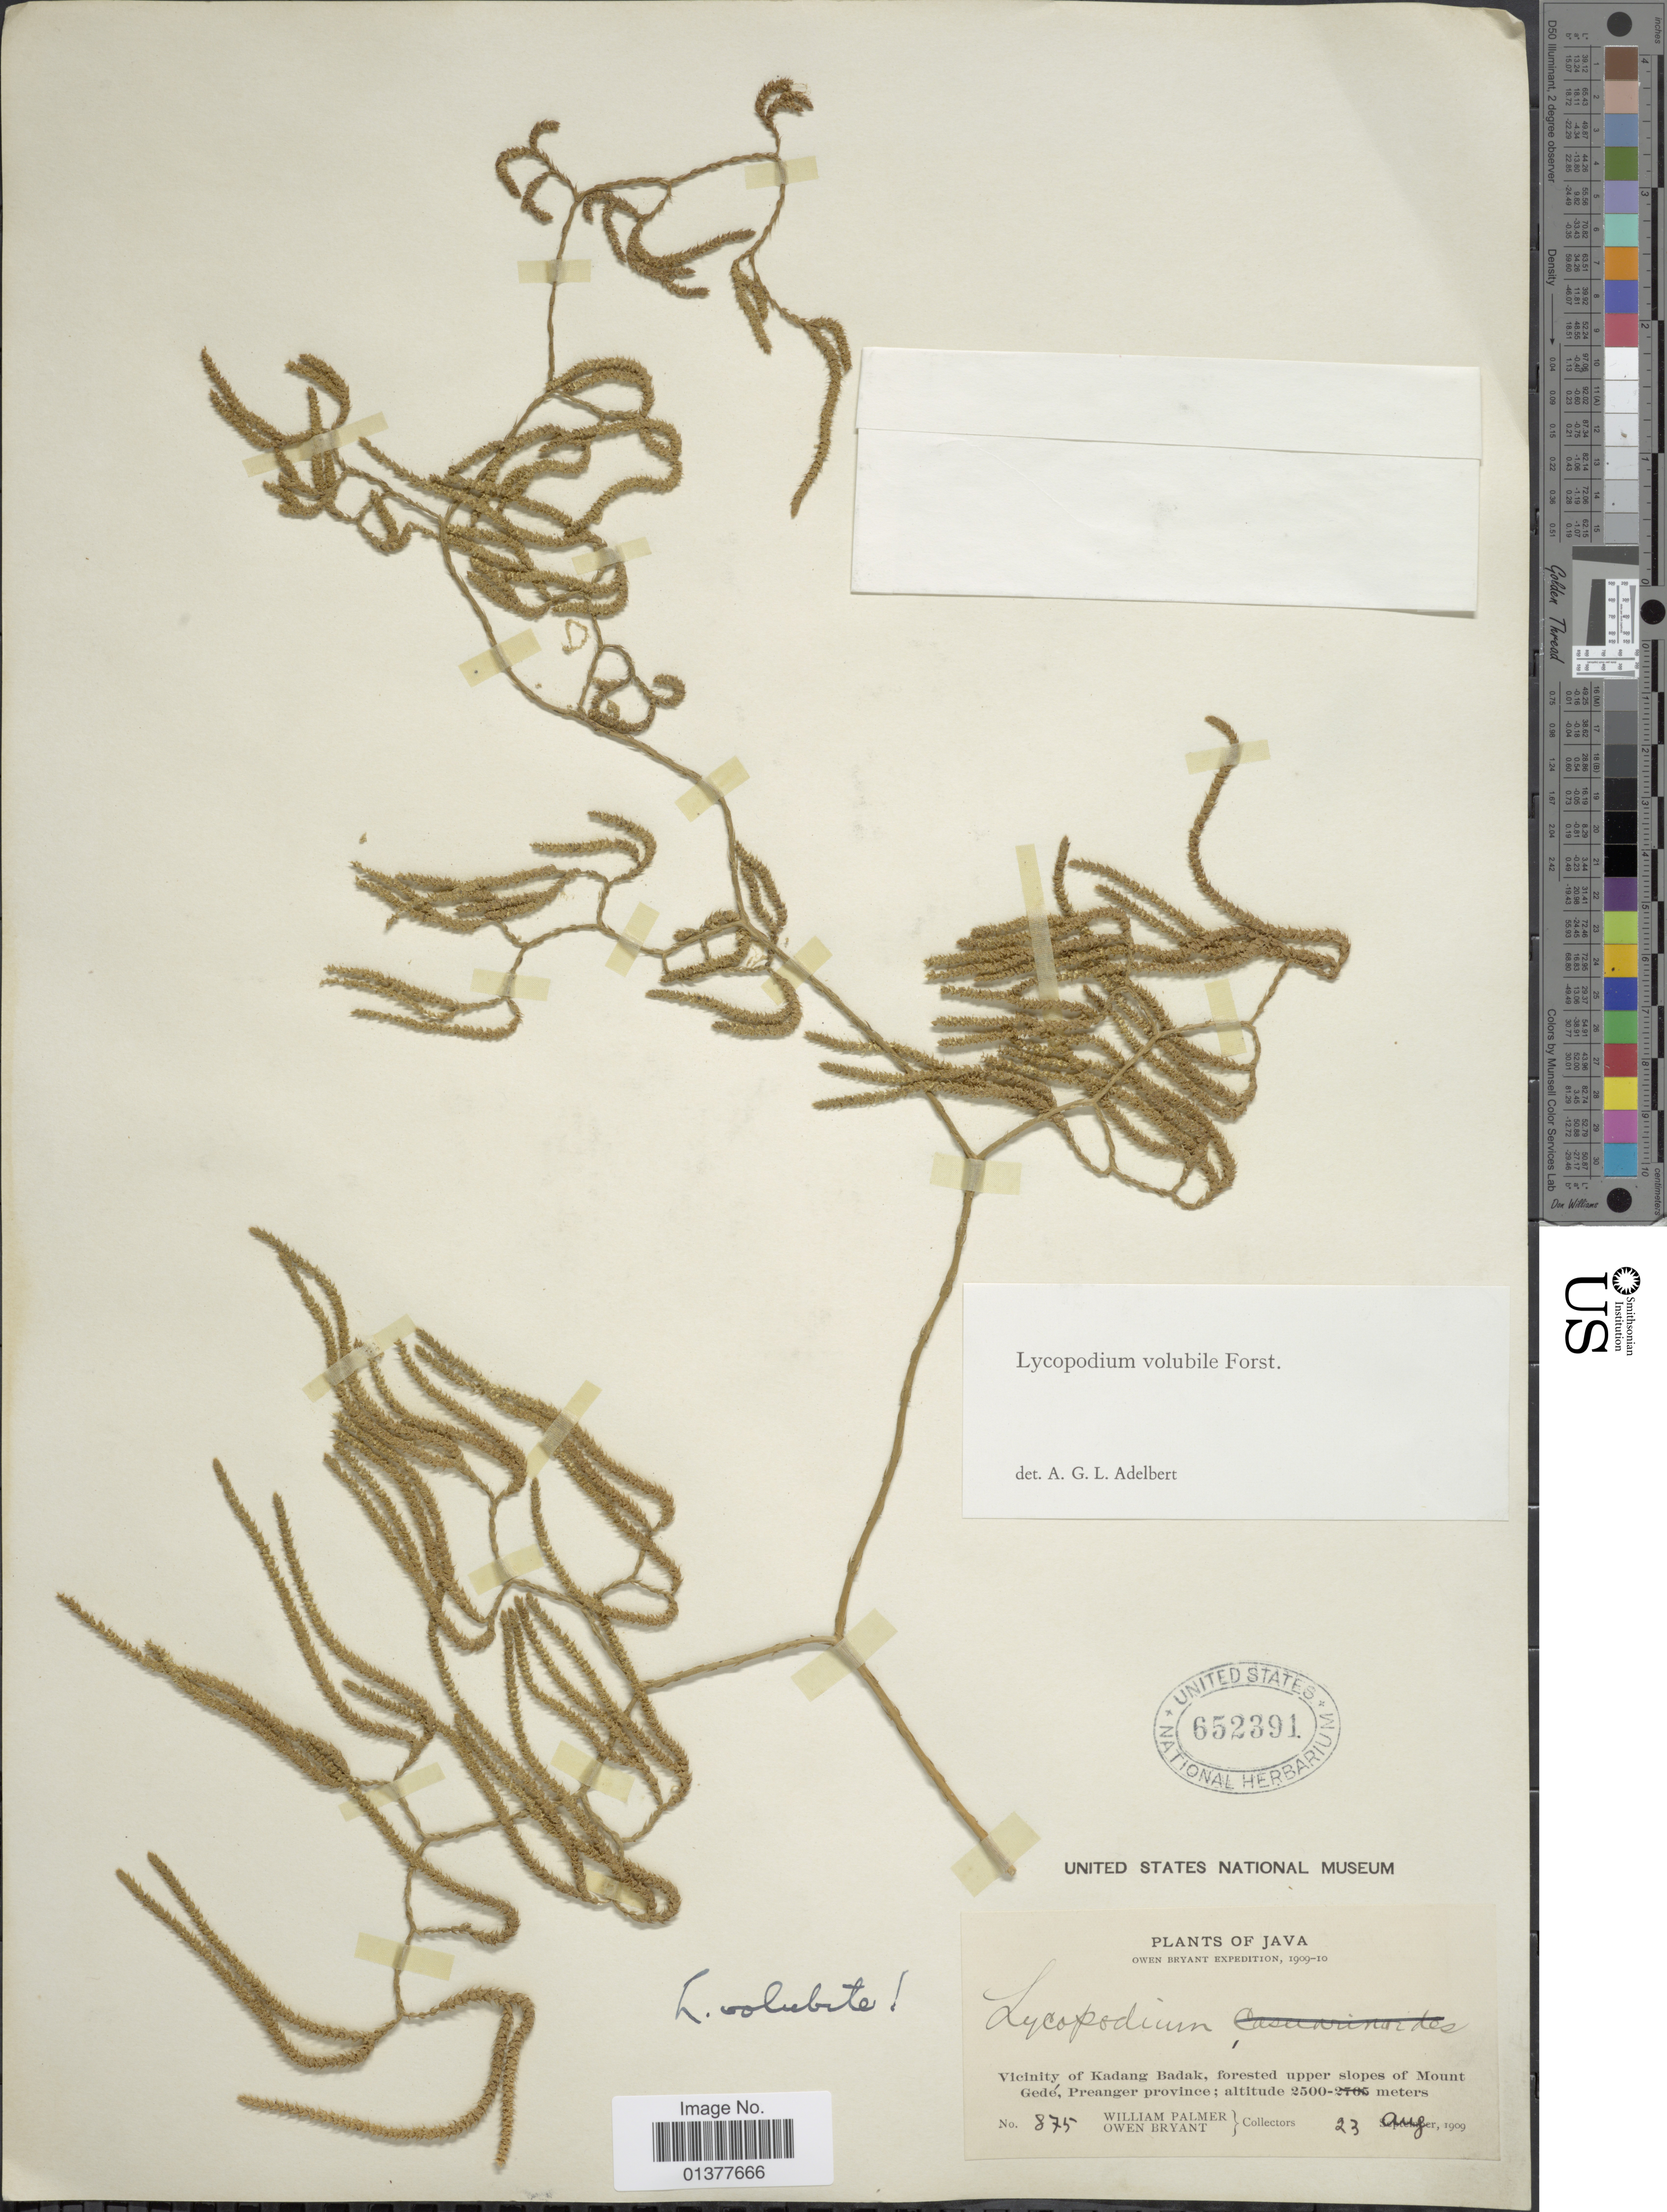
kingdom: Plantae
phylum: Tracheophyta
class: Lycopodiopsida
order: Lycopodiales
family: Lycopodiaceae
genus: Pseudodiphasium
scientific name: Pseudodiphasium volubile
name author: (G. Forst.) Holub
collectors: W. Palmer & O. Bryant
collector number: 875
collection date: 1909-08-23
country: Indonesia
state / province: Java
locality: Vicinity of Kadang Badak, forested slopes of Mount Gedé, Preanger province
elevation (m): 2500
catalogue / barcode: US 652391